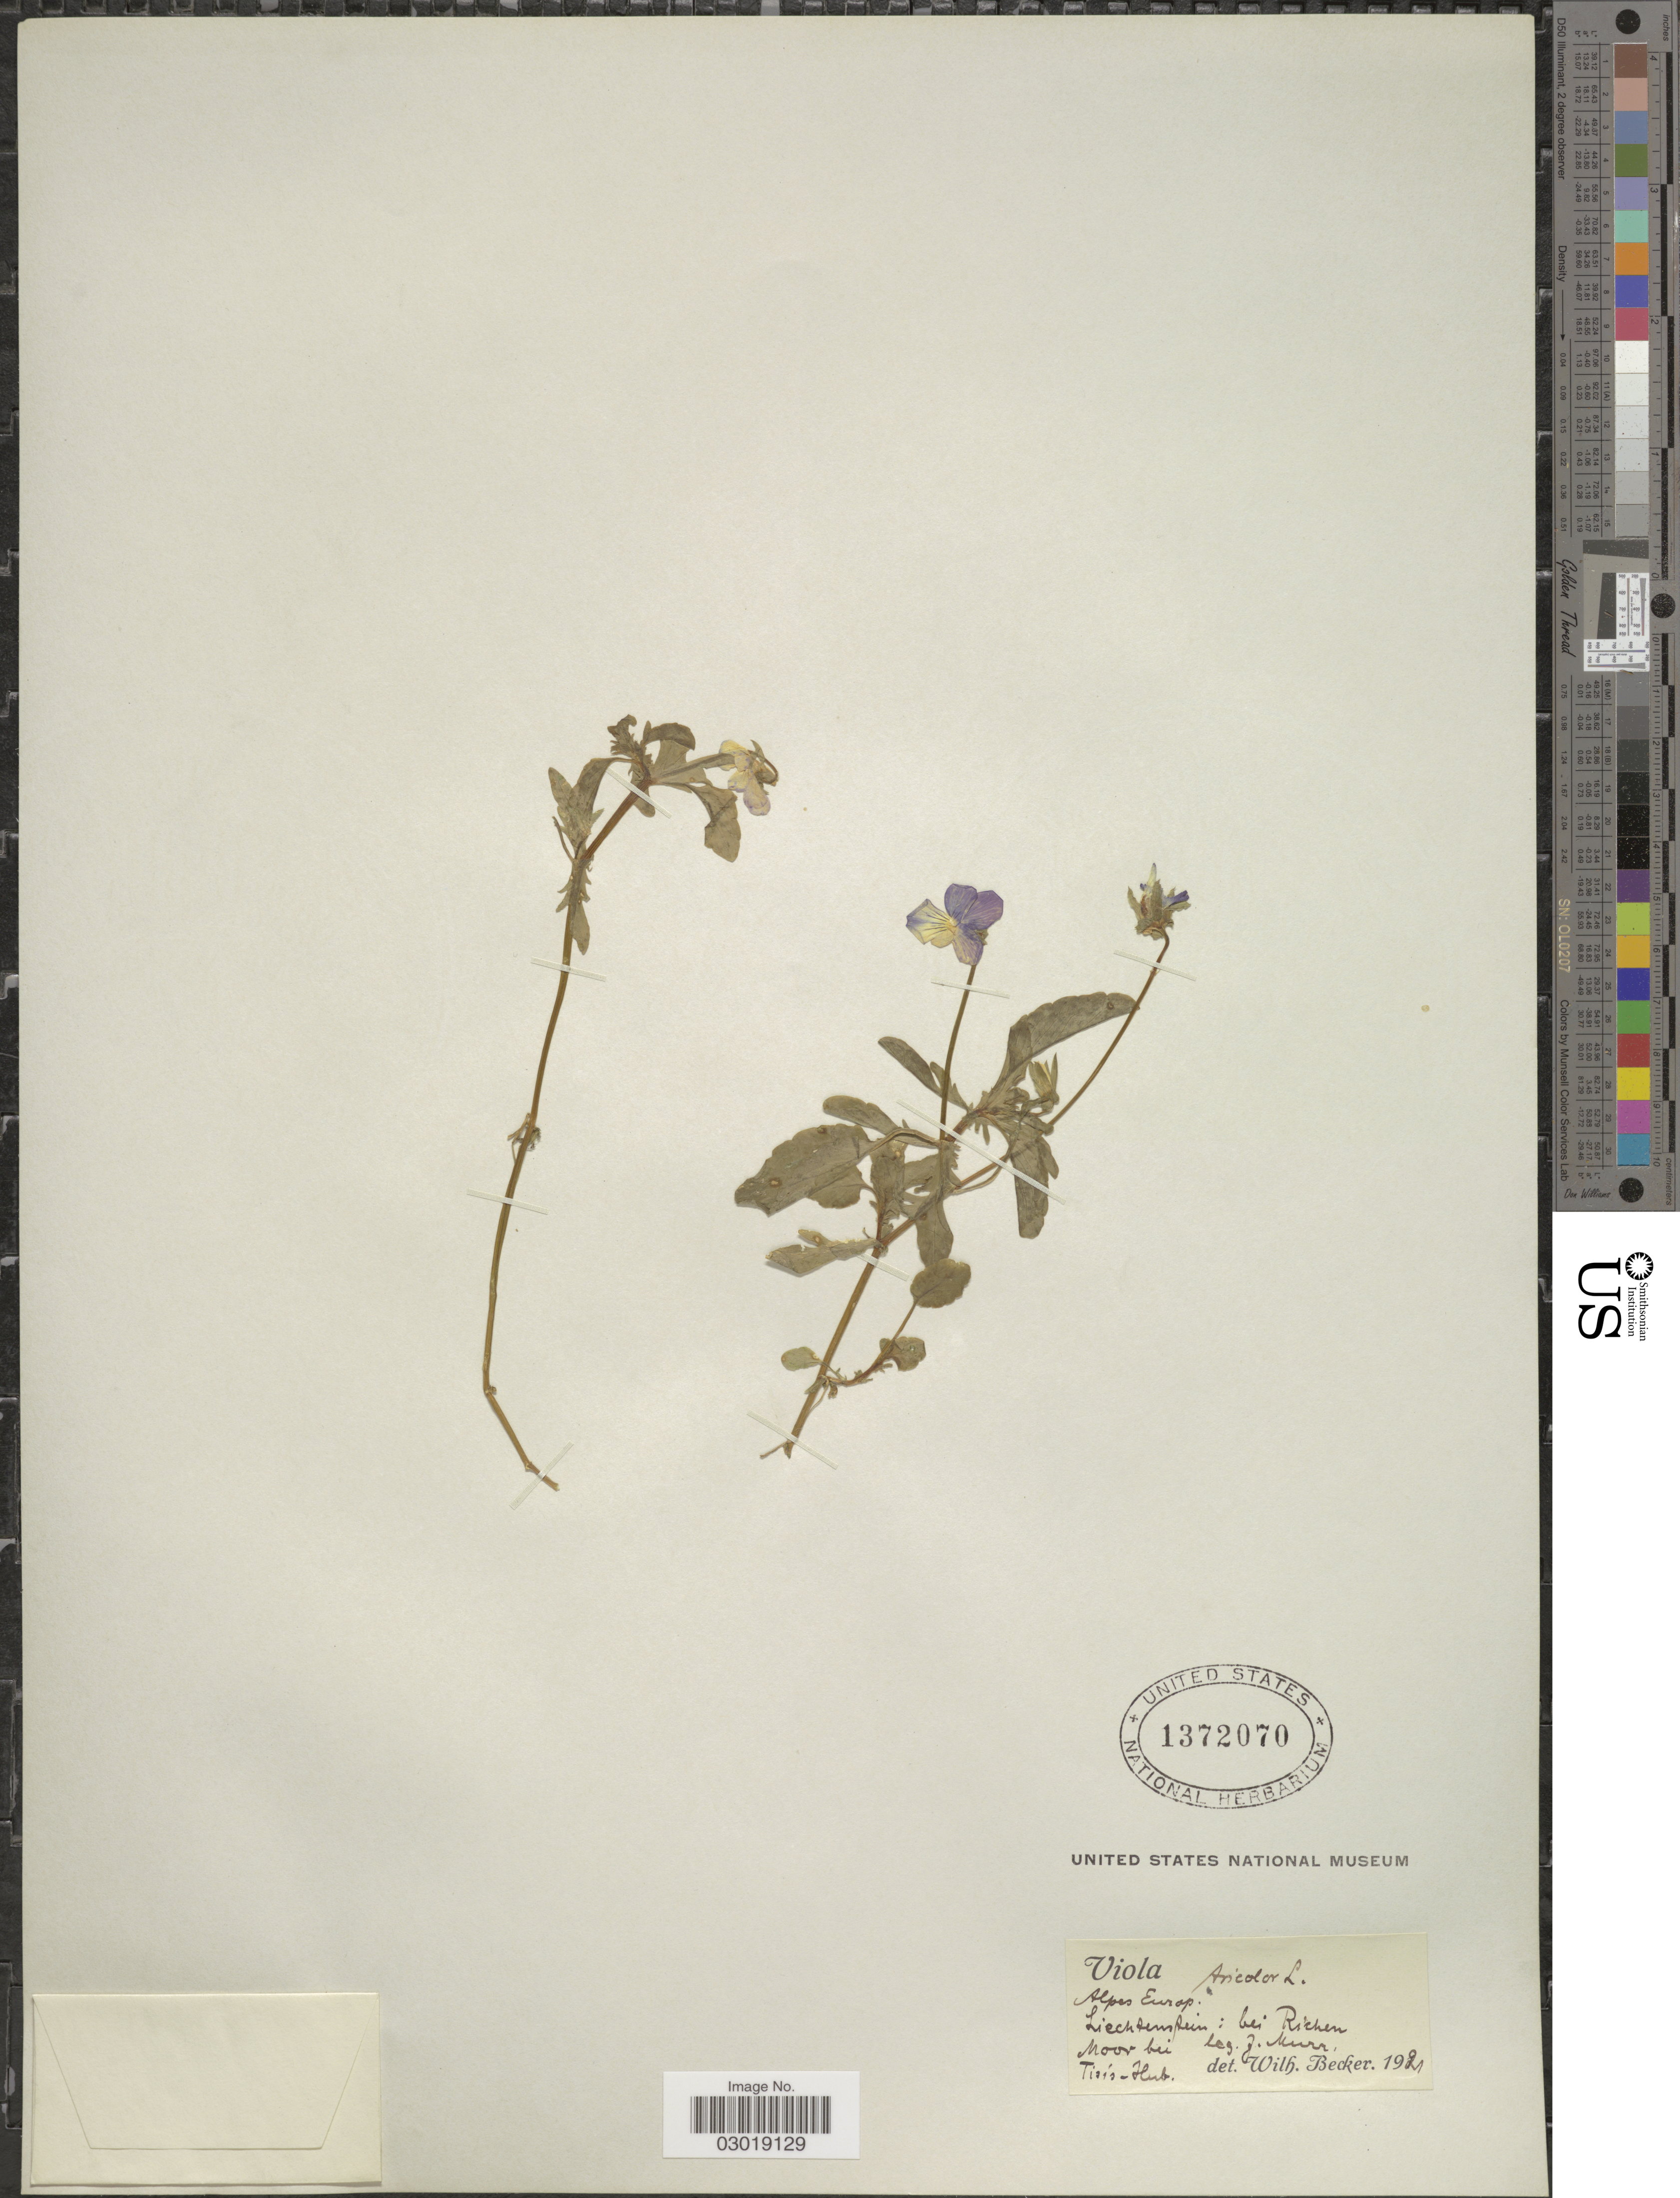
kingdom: Plantae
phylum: Tracheophyta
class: Magnoliopsida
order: Malpighiales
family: Violaceae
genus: Viola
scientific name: Viola tricolor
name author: L.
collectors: J. Murr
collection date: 1921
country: Liechtenstein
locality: Liechtenstein: bei Richen Moor bei.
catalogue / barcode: US 1372070